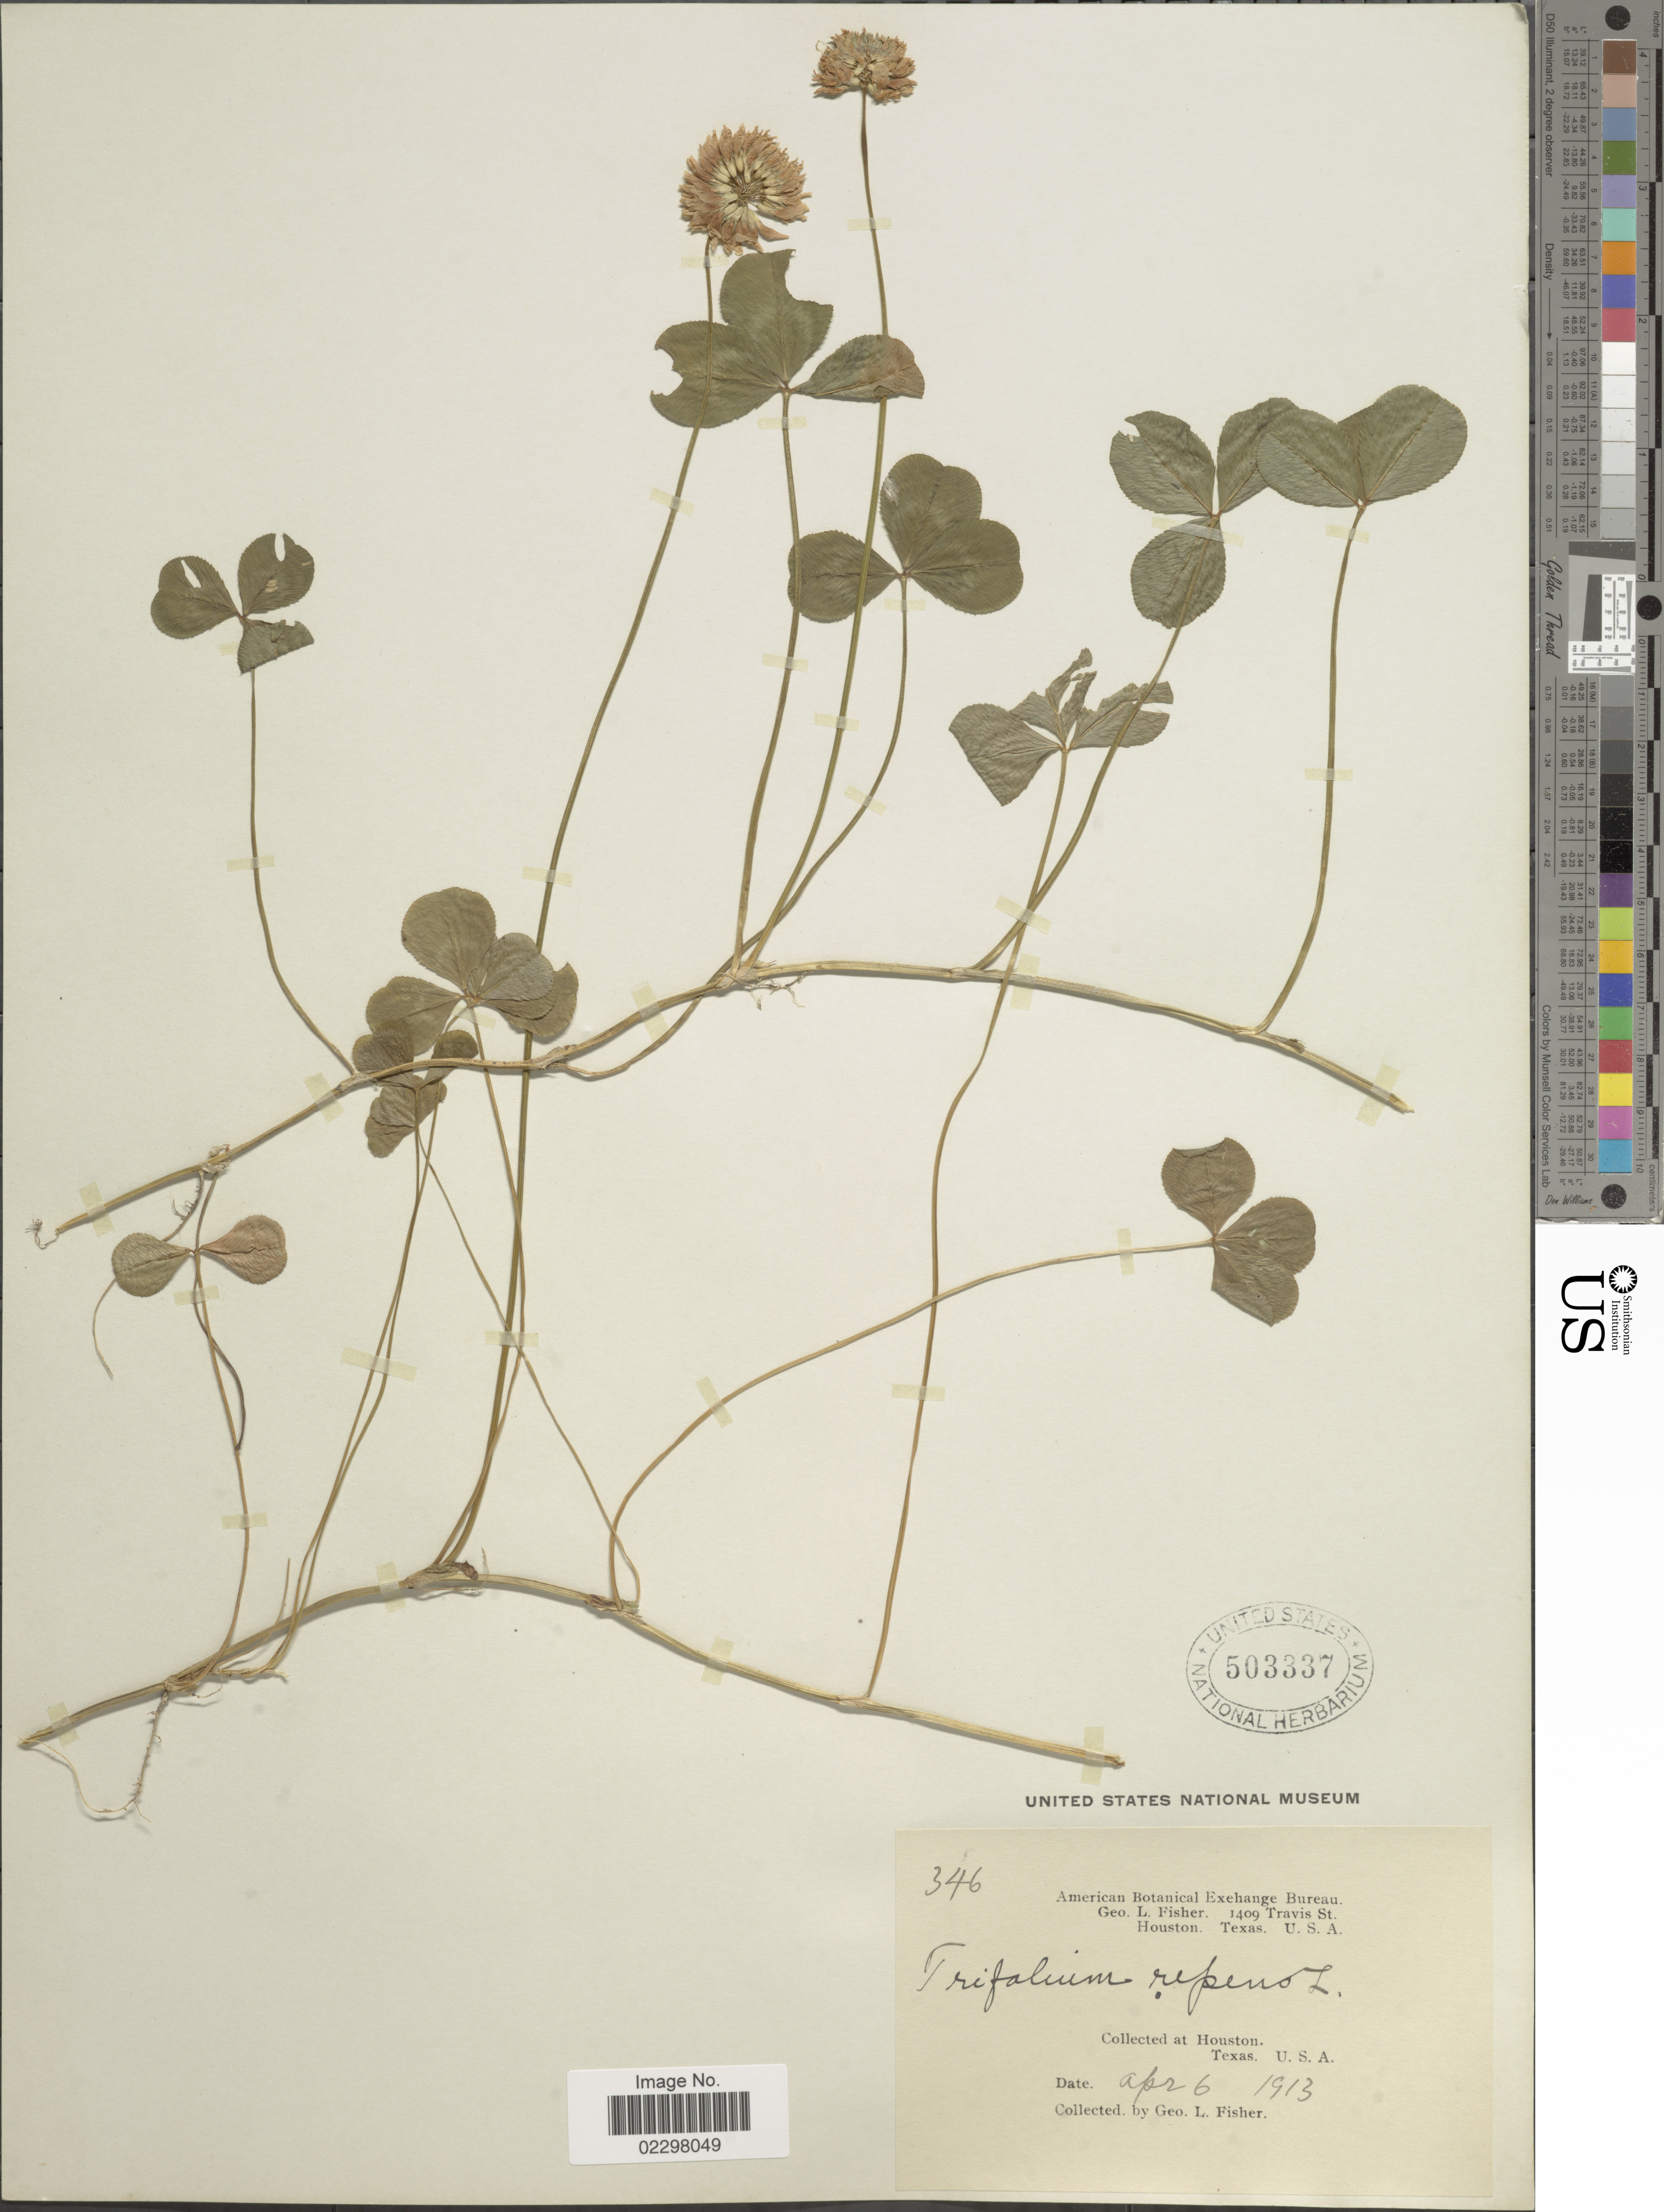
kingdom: Plantae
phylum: Tracheophyta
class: Magnoliopsida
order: Fabales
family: Fabaceae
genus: Trifolium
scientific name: Trifolium repens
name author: L.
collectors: G. L. Fisher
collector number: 346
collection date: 1913-04-06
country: United States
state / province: Texas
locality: Houston.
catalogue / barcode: US 503337